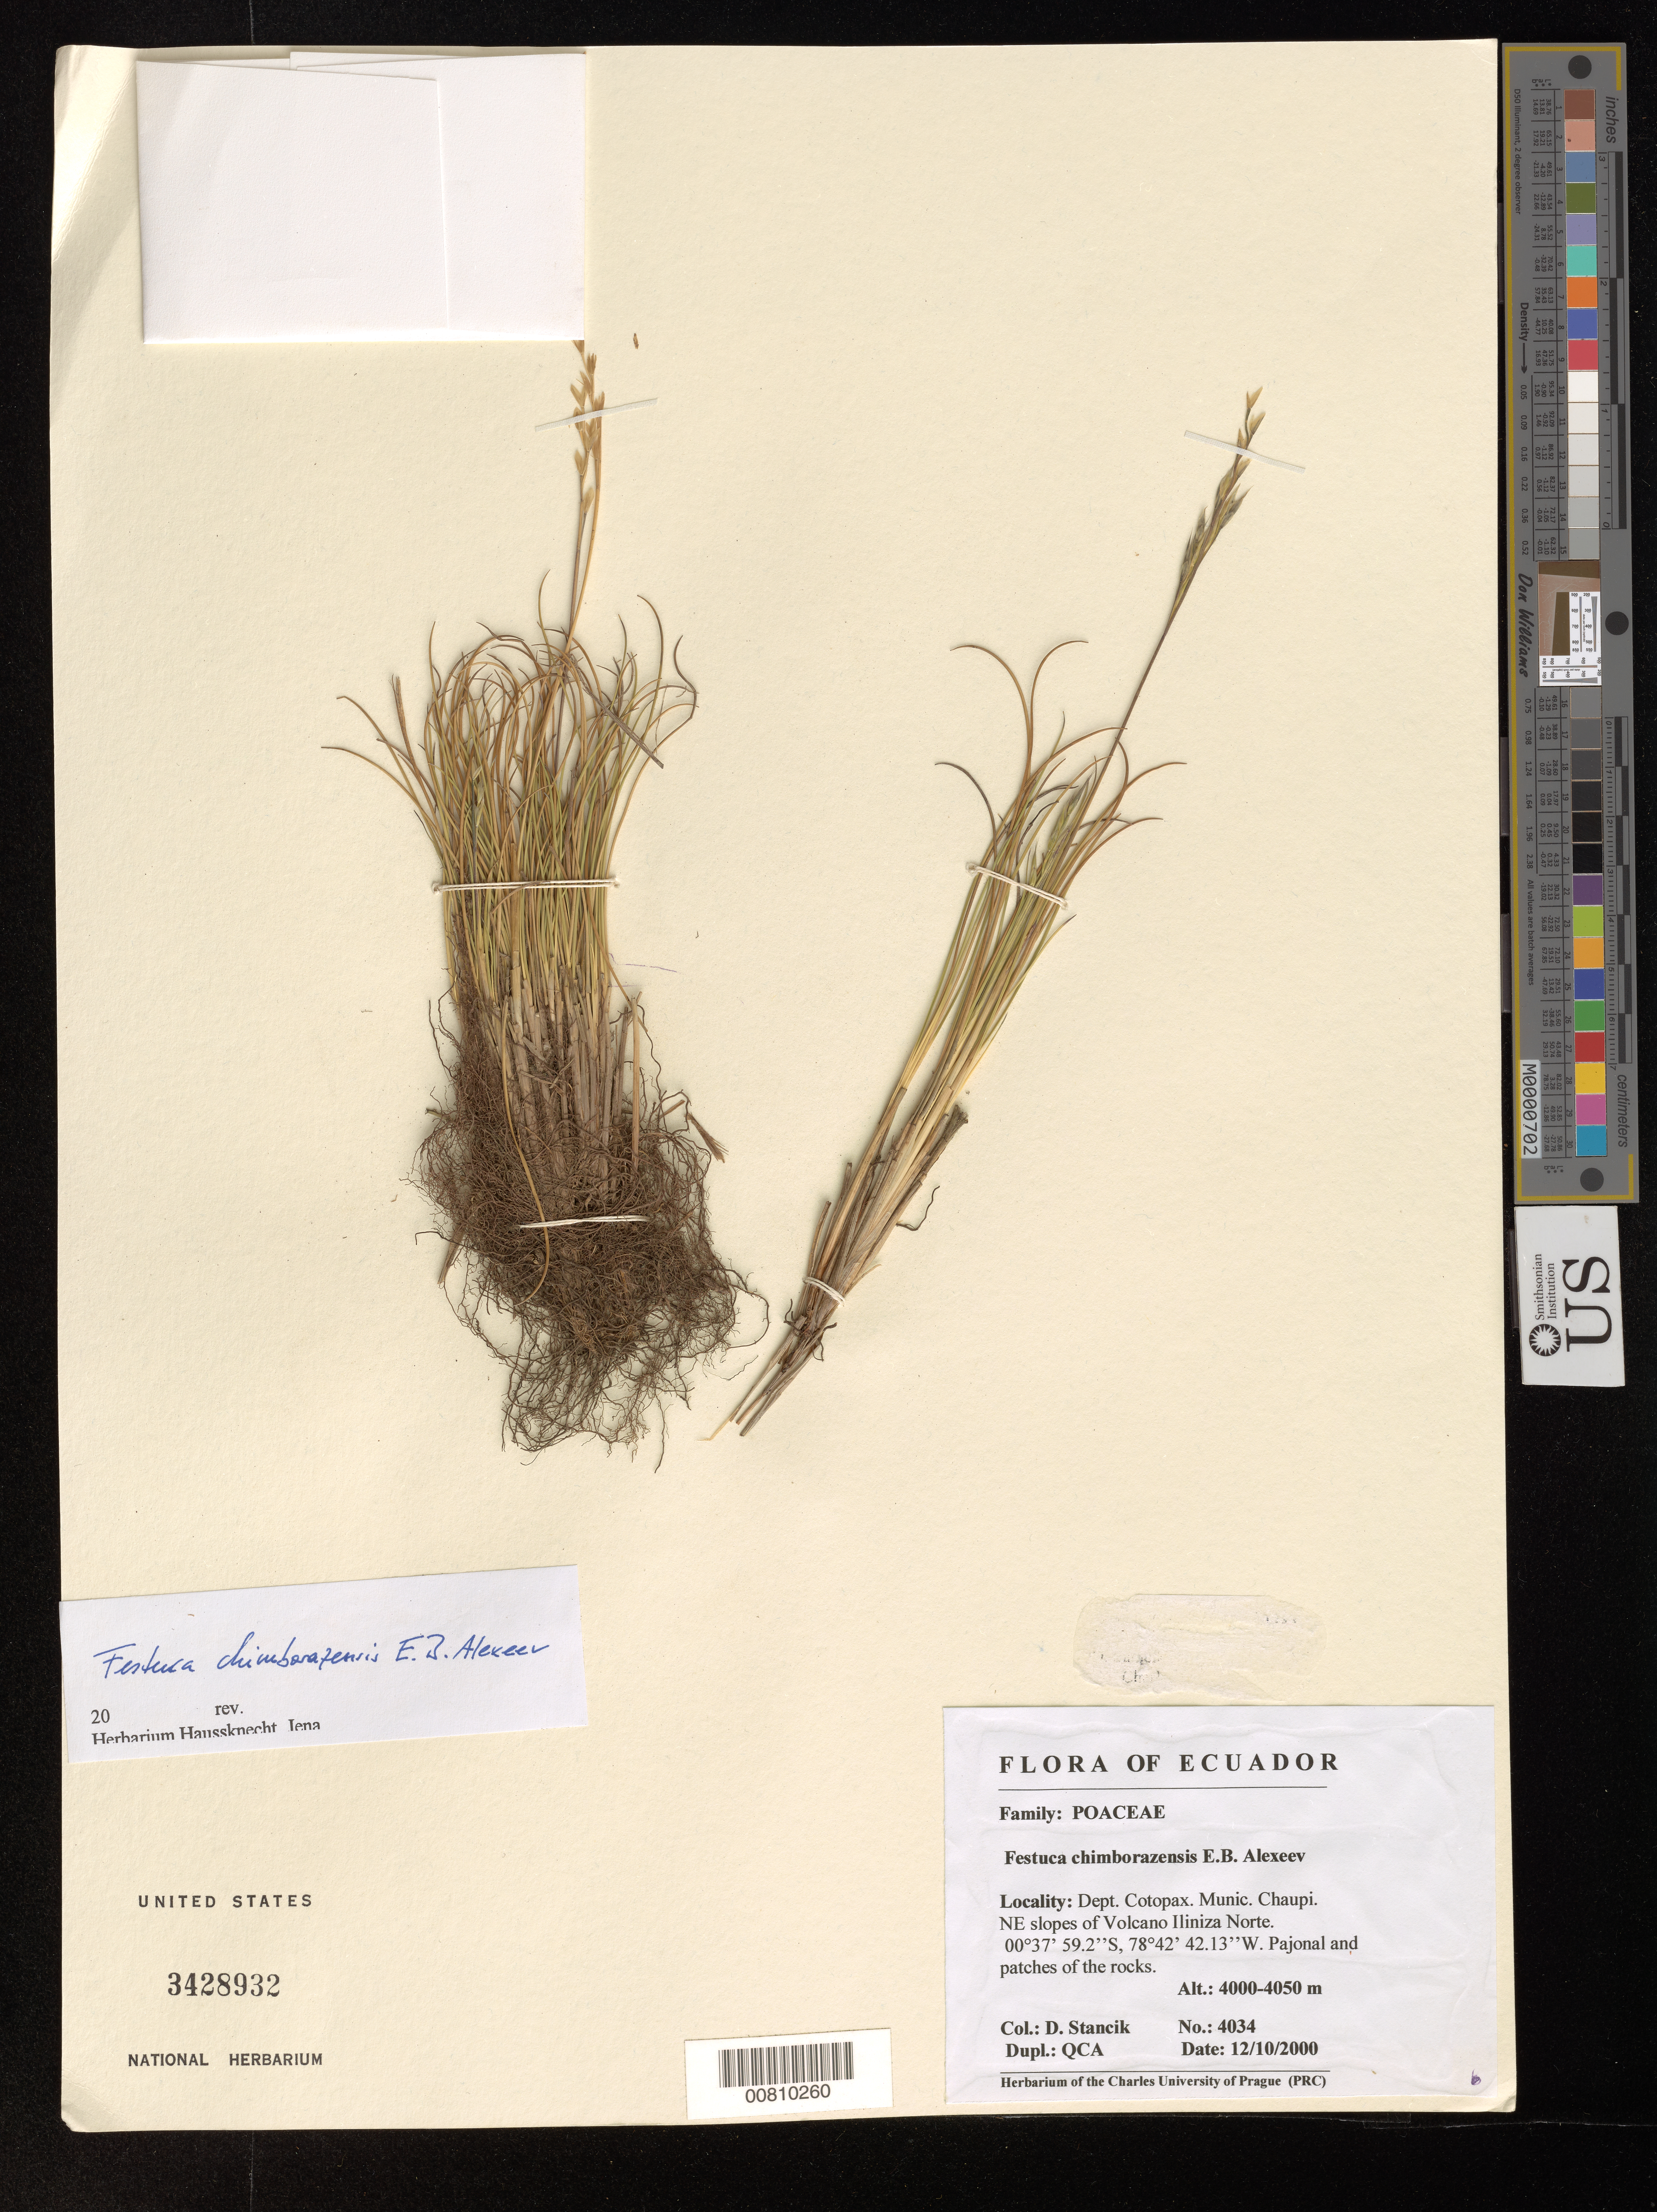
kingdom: Plantae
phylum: Tracheophyta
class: Liliopsida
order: Poales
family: Poaceae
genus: Festuca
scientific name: Festuca chimborazensis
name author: E.B. Alexeev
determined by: Stancik, D.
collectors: D. Stancik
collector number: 4034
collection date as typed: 12 Oct 2000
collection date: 2000-10-12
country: Ecuador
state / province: Cotopaxi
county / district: Chaupi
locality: NE slopes of Volcano Iliniza Norte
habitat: Pajonal and patches of the rocks.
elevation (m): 4000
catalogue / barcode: US 3428932